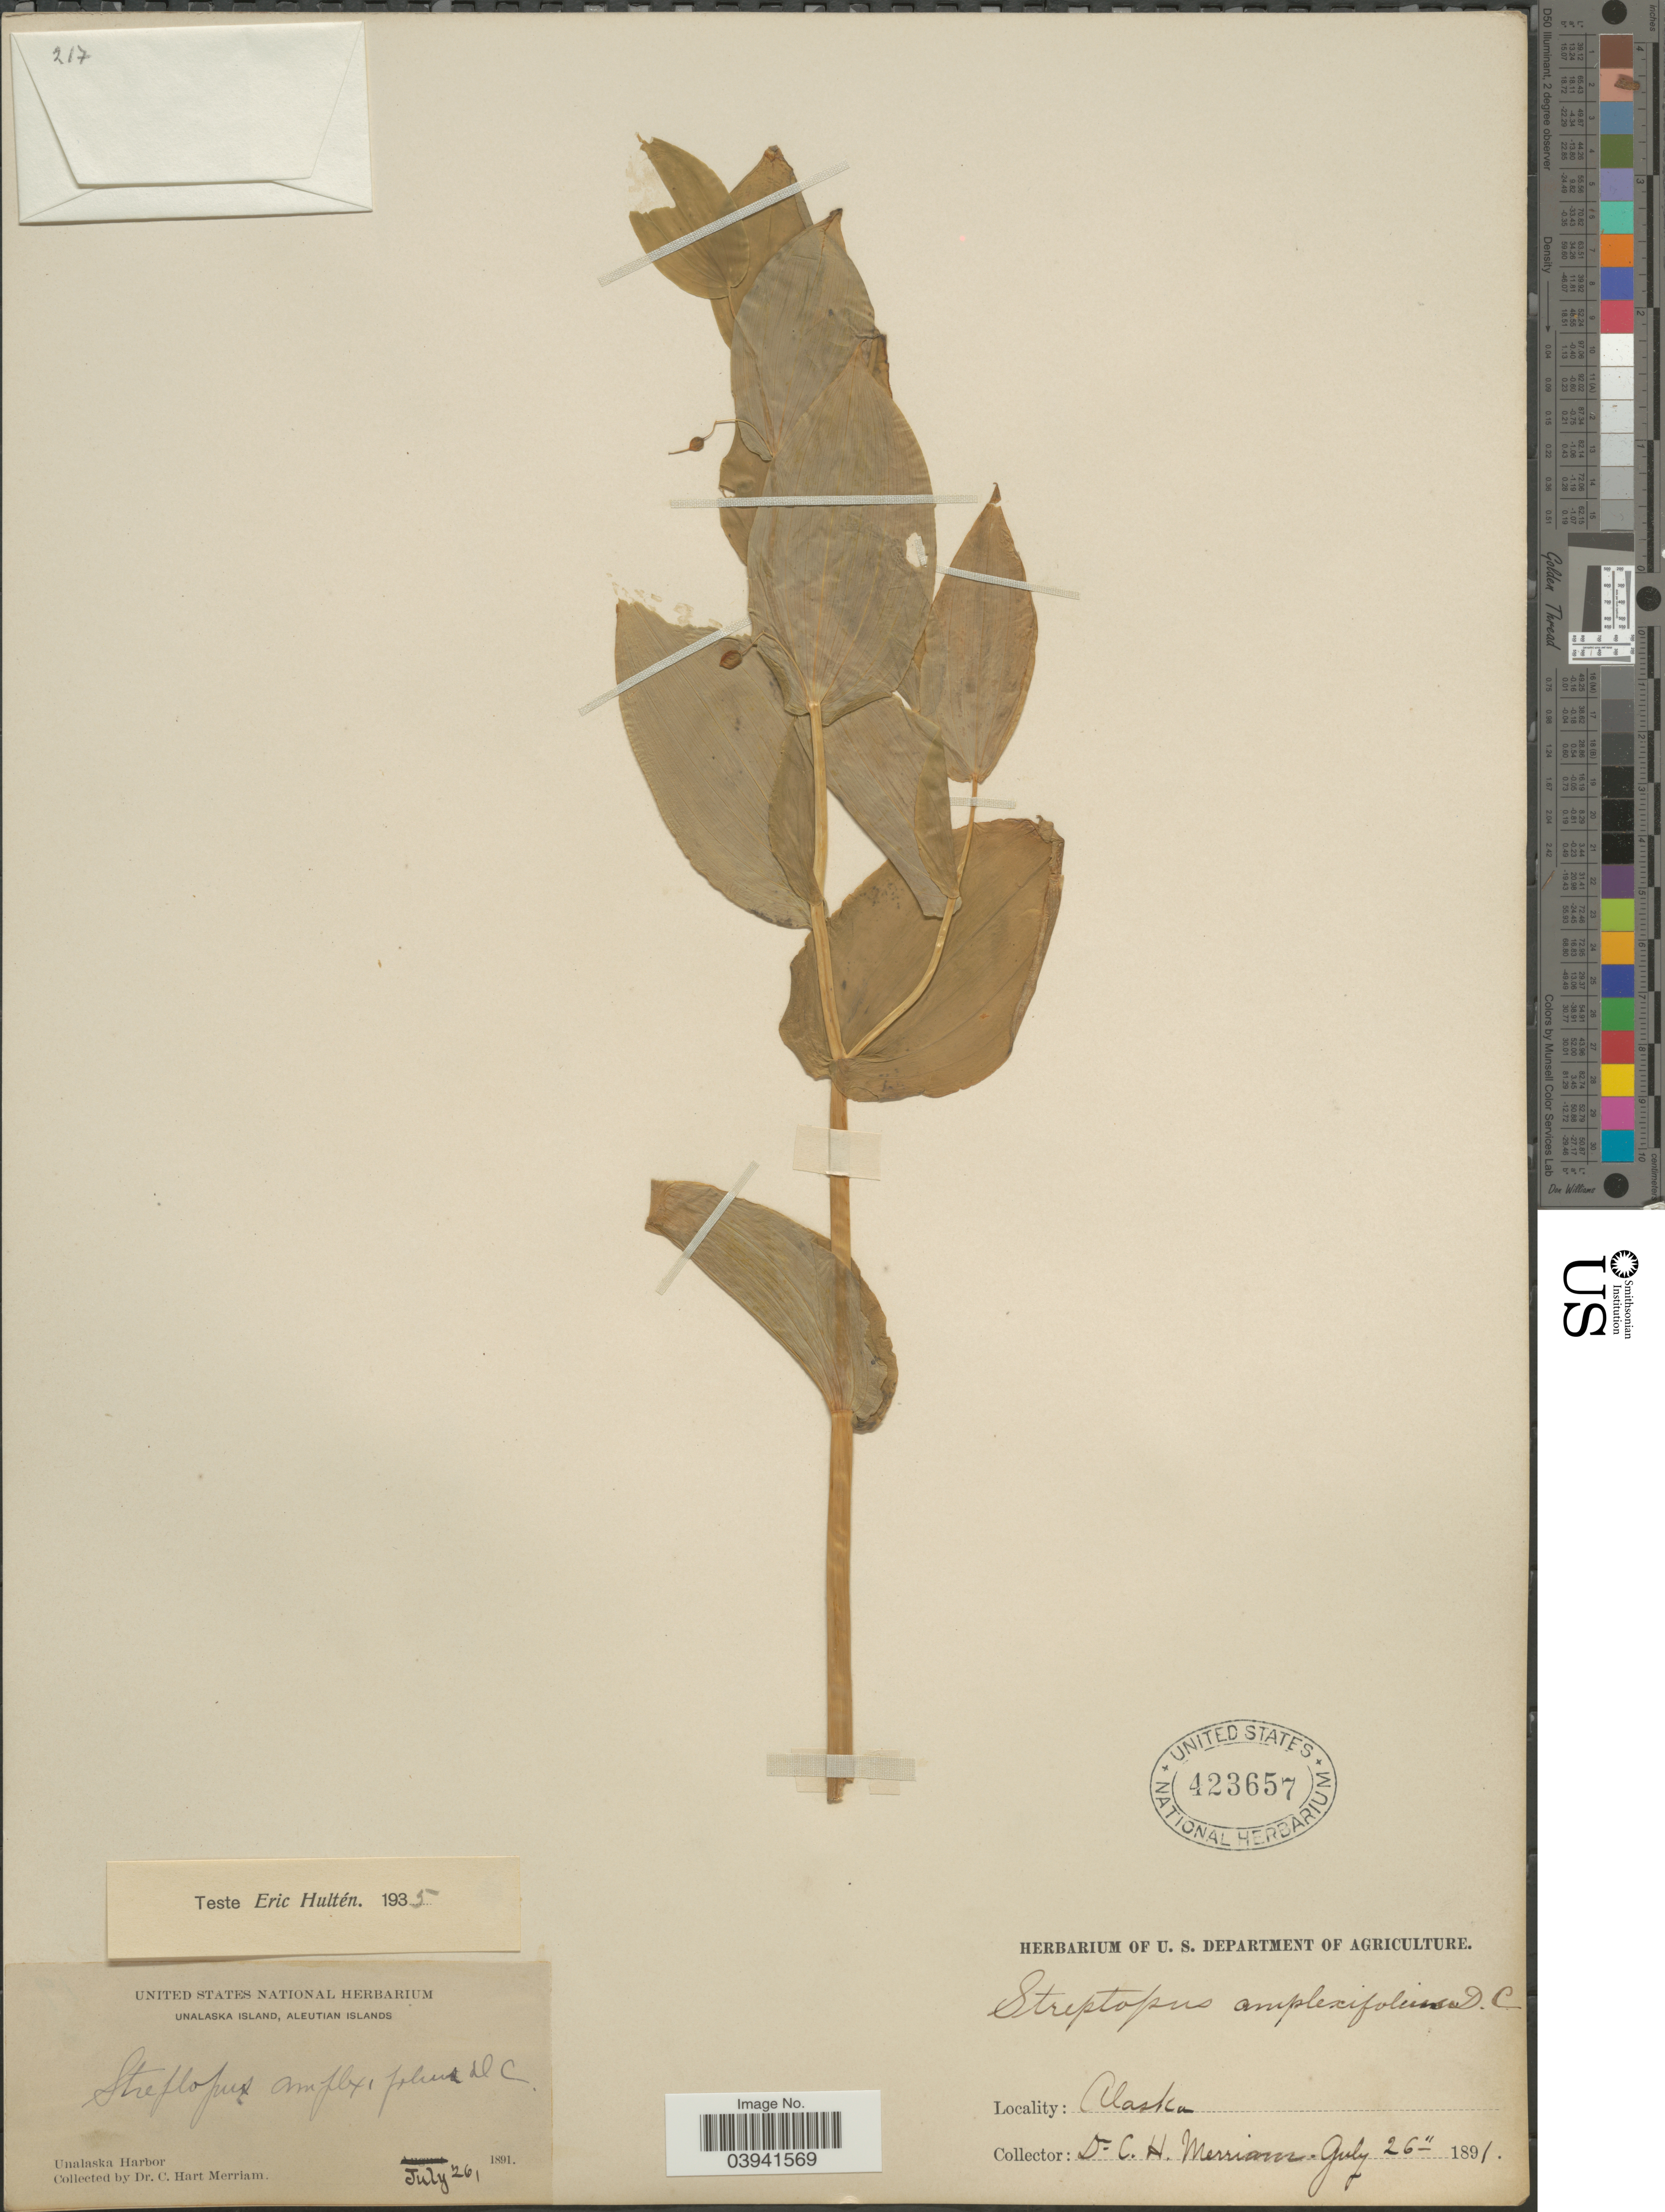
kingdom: Plantae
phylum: Tracheophyta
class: Liliopsida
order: Liliales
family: Liliaceae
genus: Streptopus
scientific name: Streptopus amplexifolius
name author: (L.) DC.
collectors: C. Merriam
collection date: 1891-07-26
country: United States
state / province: Alaska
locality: Unalaska Island, Aleutian Islands. Unalaska Harbor.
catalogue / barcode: US 423657